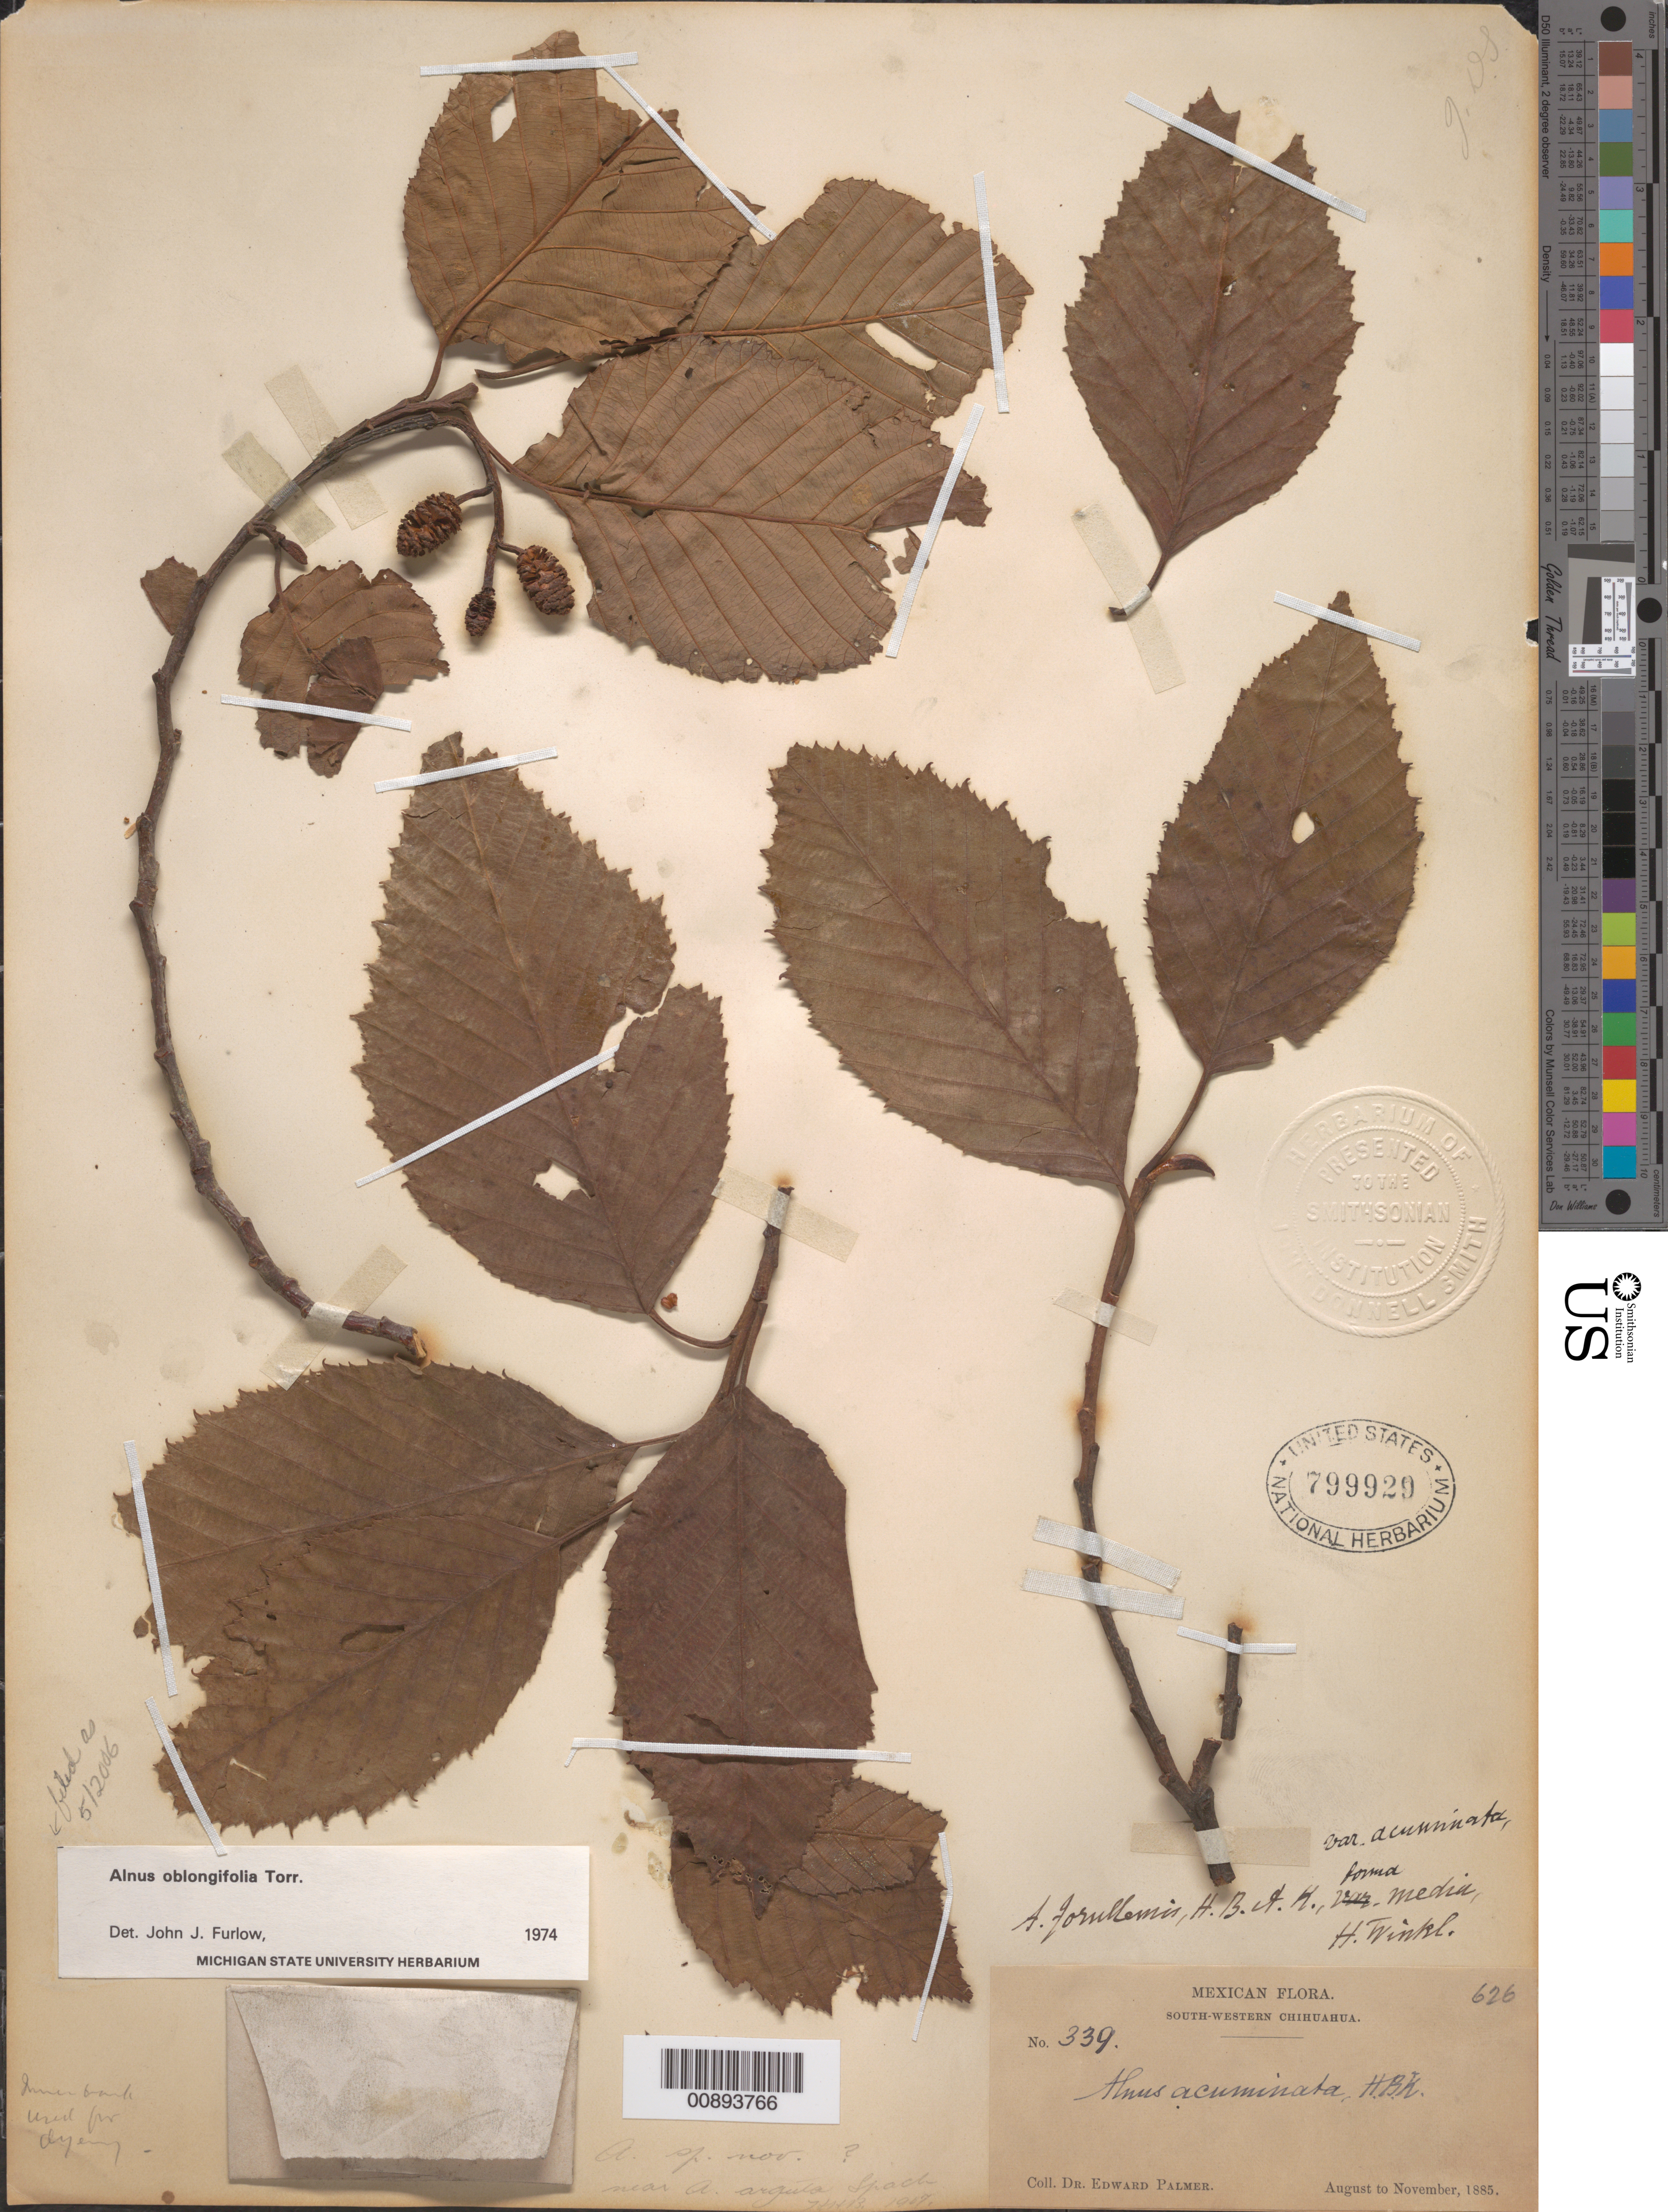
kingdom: Plantae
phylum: Tracheophyta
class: Magnoliopsida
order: Fagales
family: Betulaceae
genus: Alnus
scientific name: Alnus oblongifolia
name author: Torr. in Emory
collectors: E. Palmer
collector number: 339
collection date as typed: Aug 1885 to -- Nov 1885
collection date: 1885-08/1885-11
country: Mexico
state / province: Chihuahua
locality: South-Western Chihuahua.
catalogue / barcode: US 799929